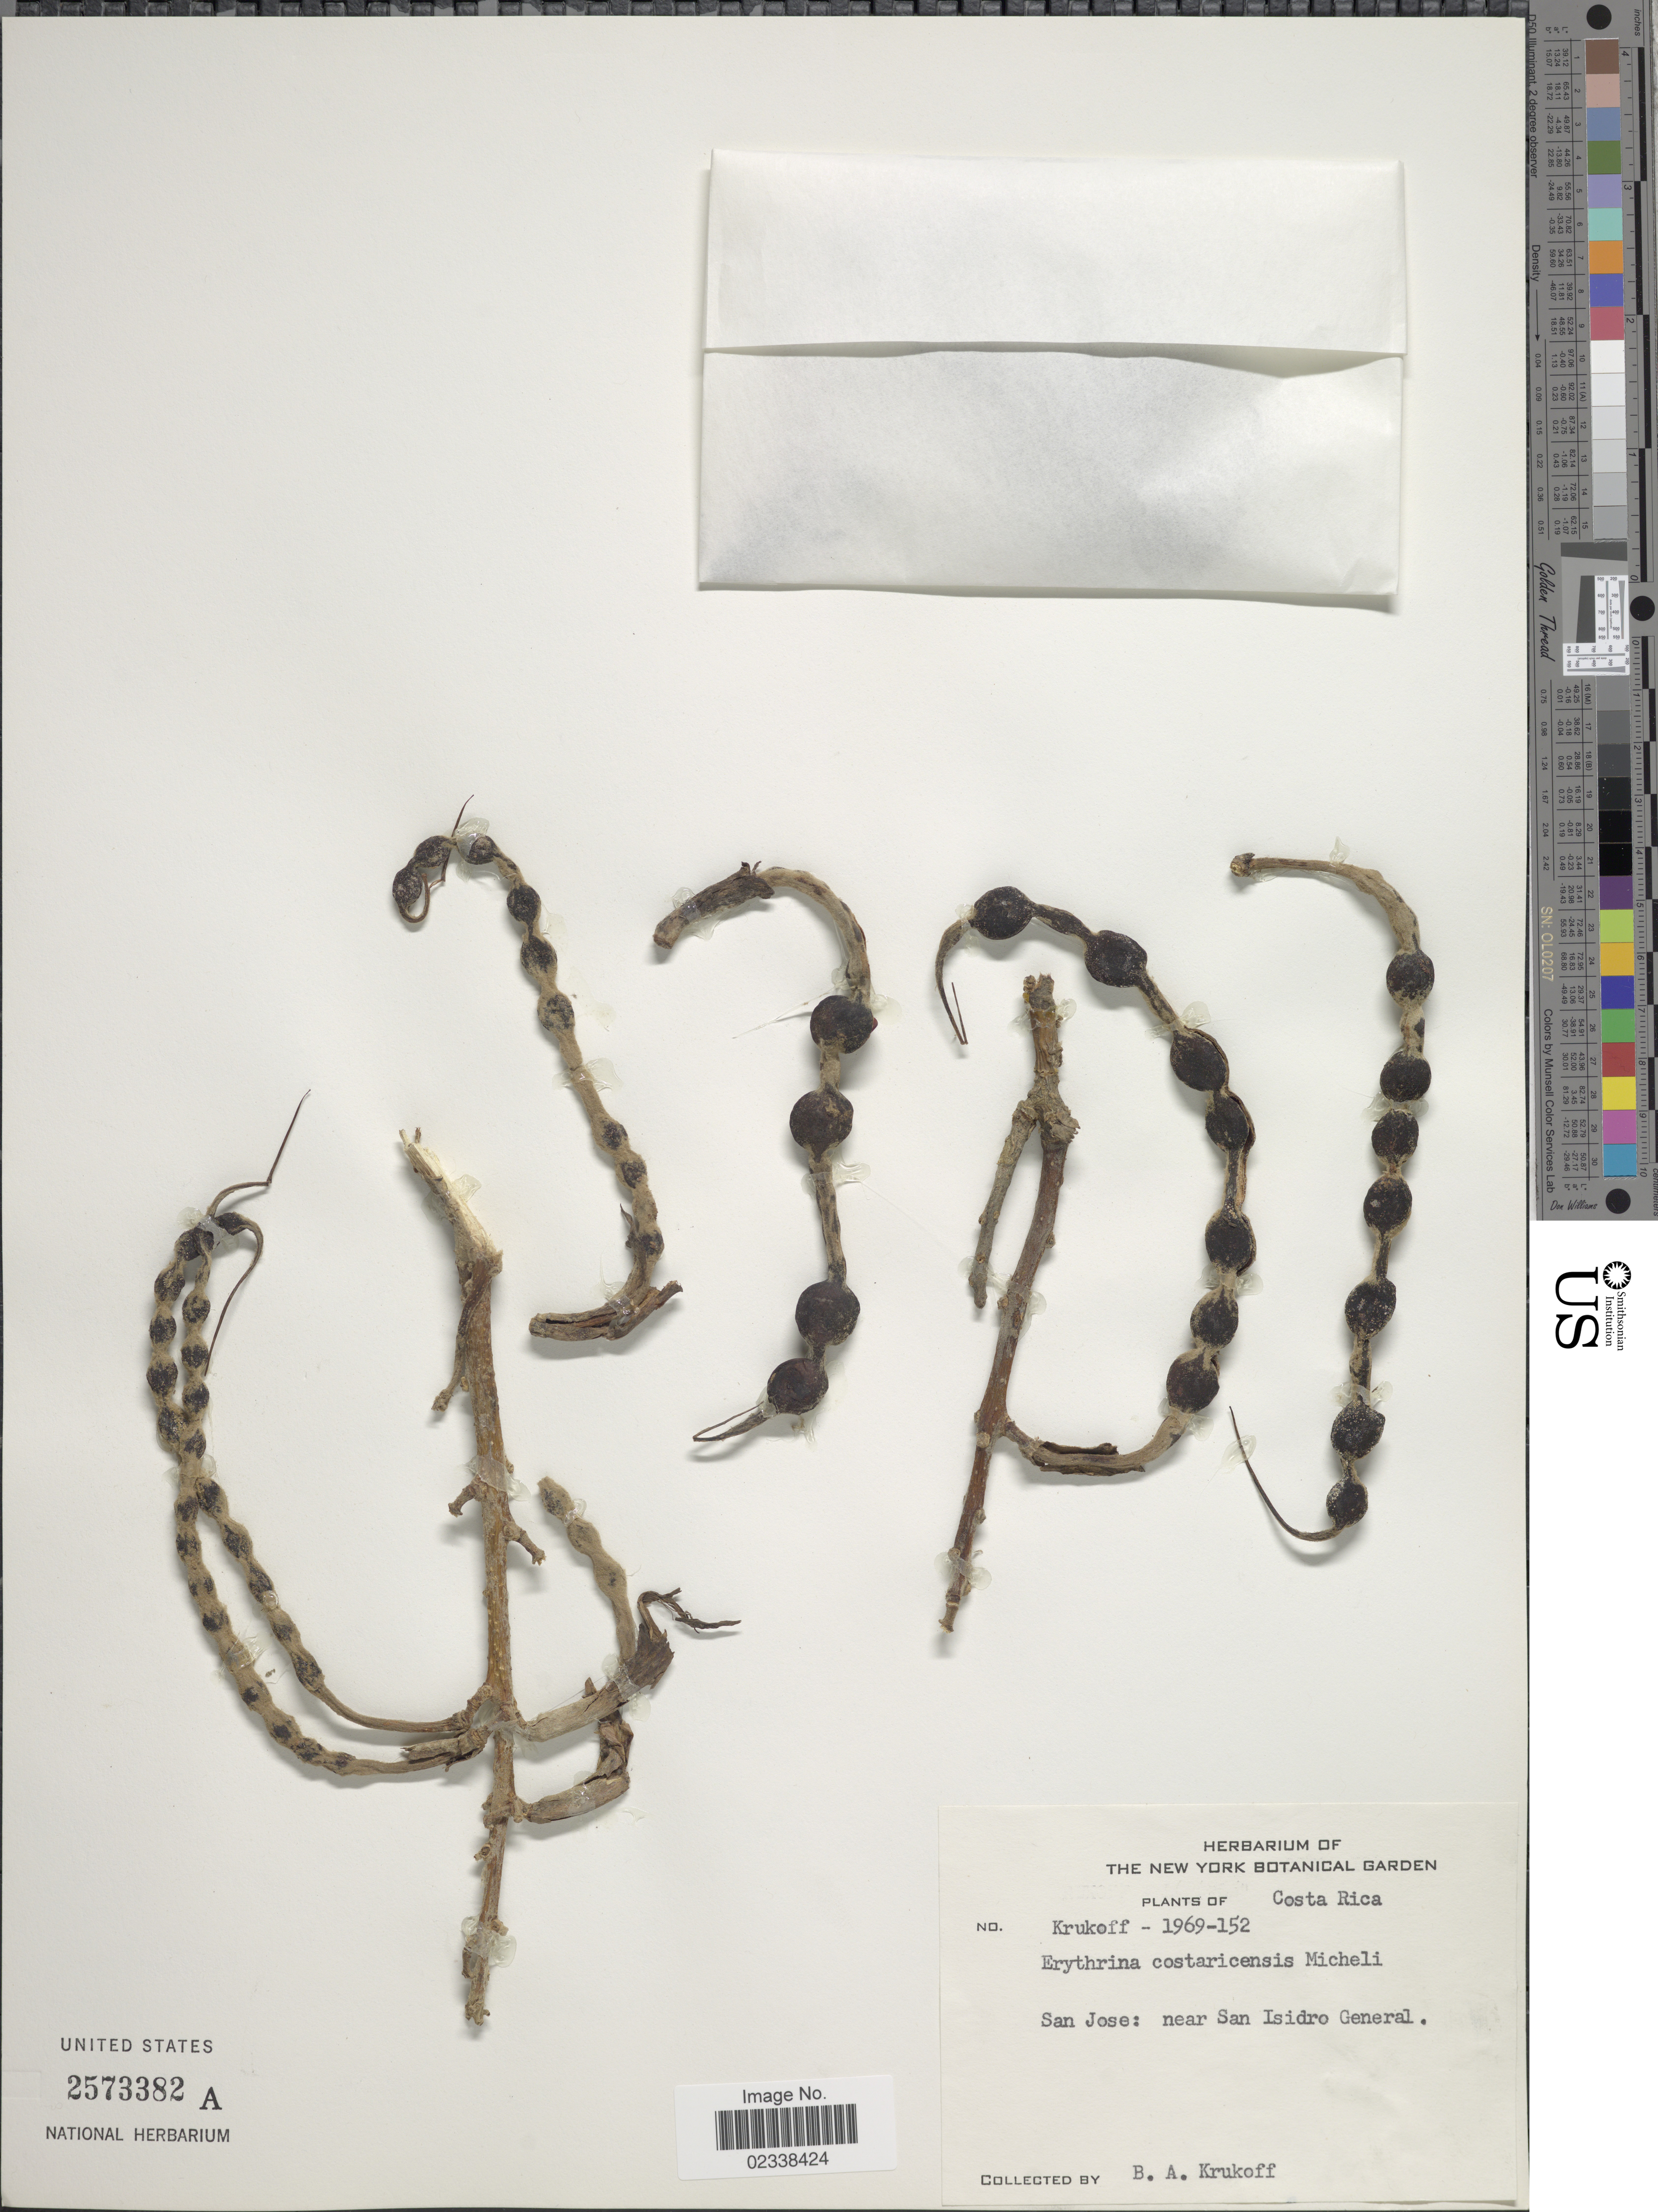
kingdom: Plantae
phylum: Tracheophyta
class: Magnoliopsida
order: Fabales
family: Fabaceae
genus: Erythrina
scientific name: Erythrina costaricensis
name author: Micheli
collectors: B. A. Krukoff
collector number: Krukoff-1969-152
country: Costa Rica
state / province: San José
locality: Near San Isidro General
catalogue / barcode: US 2573382A